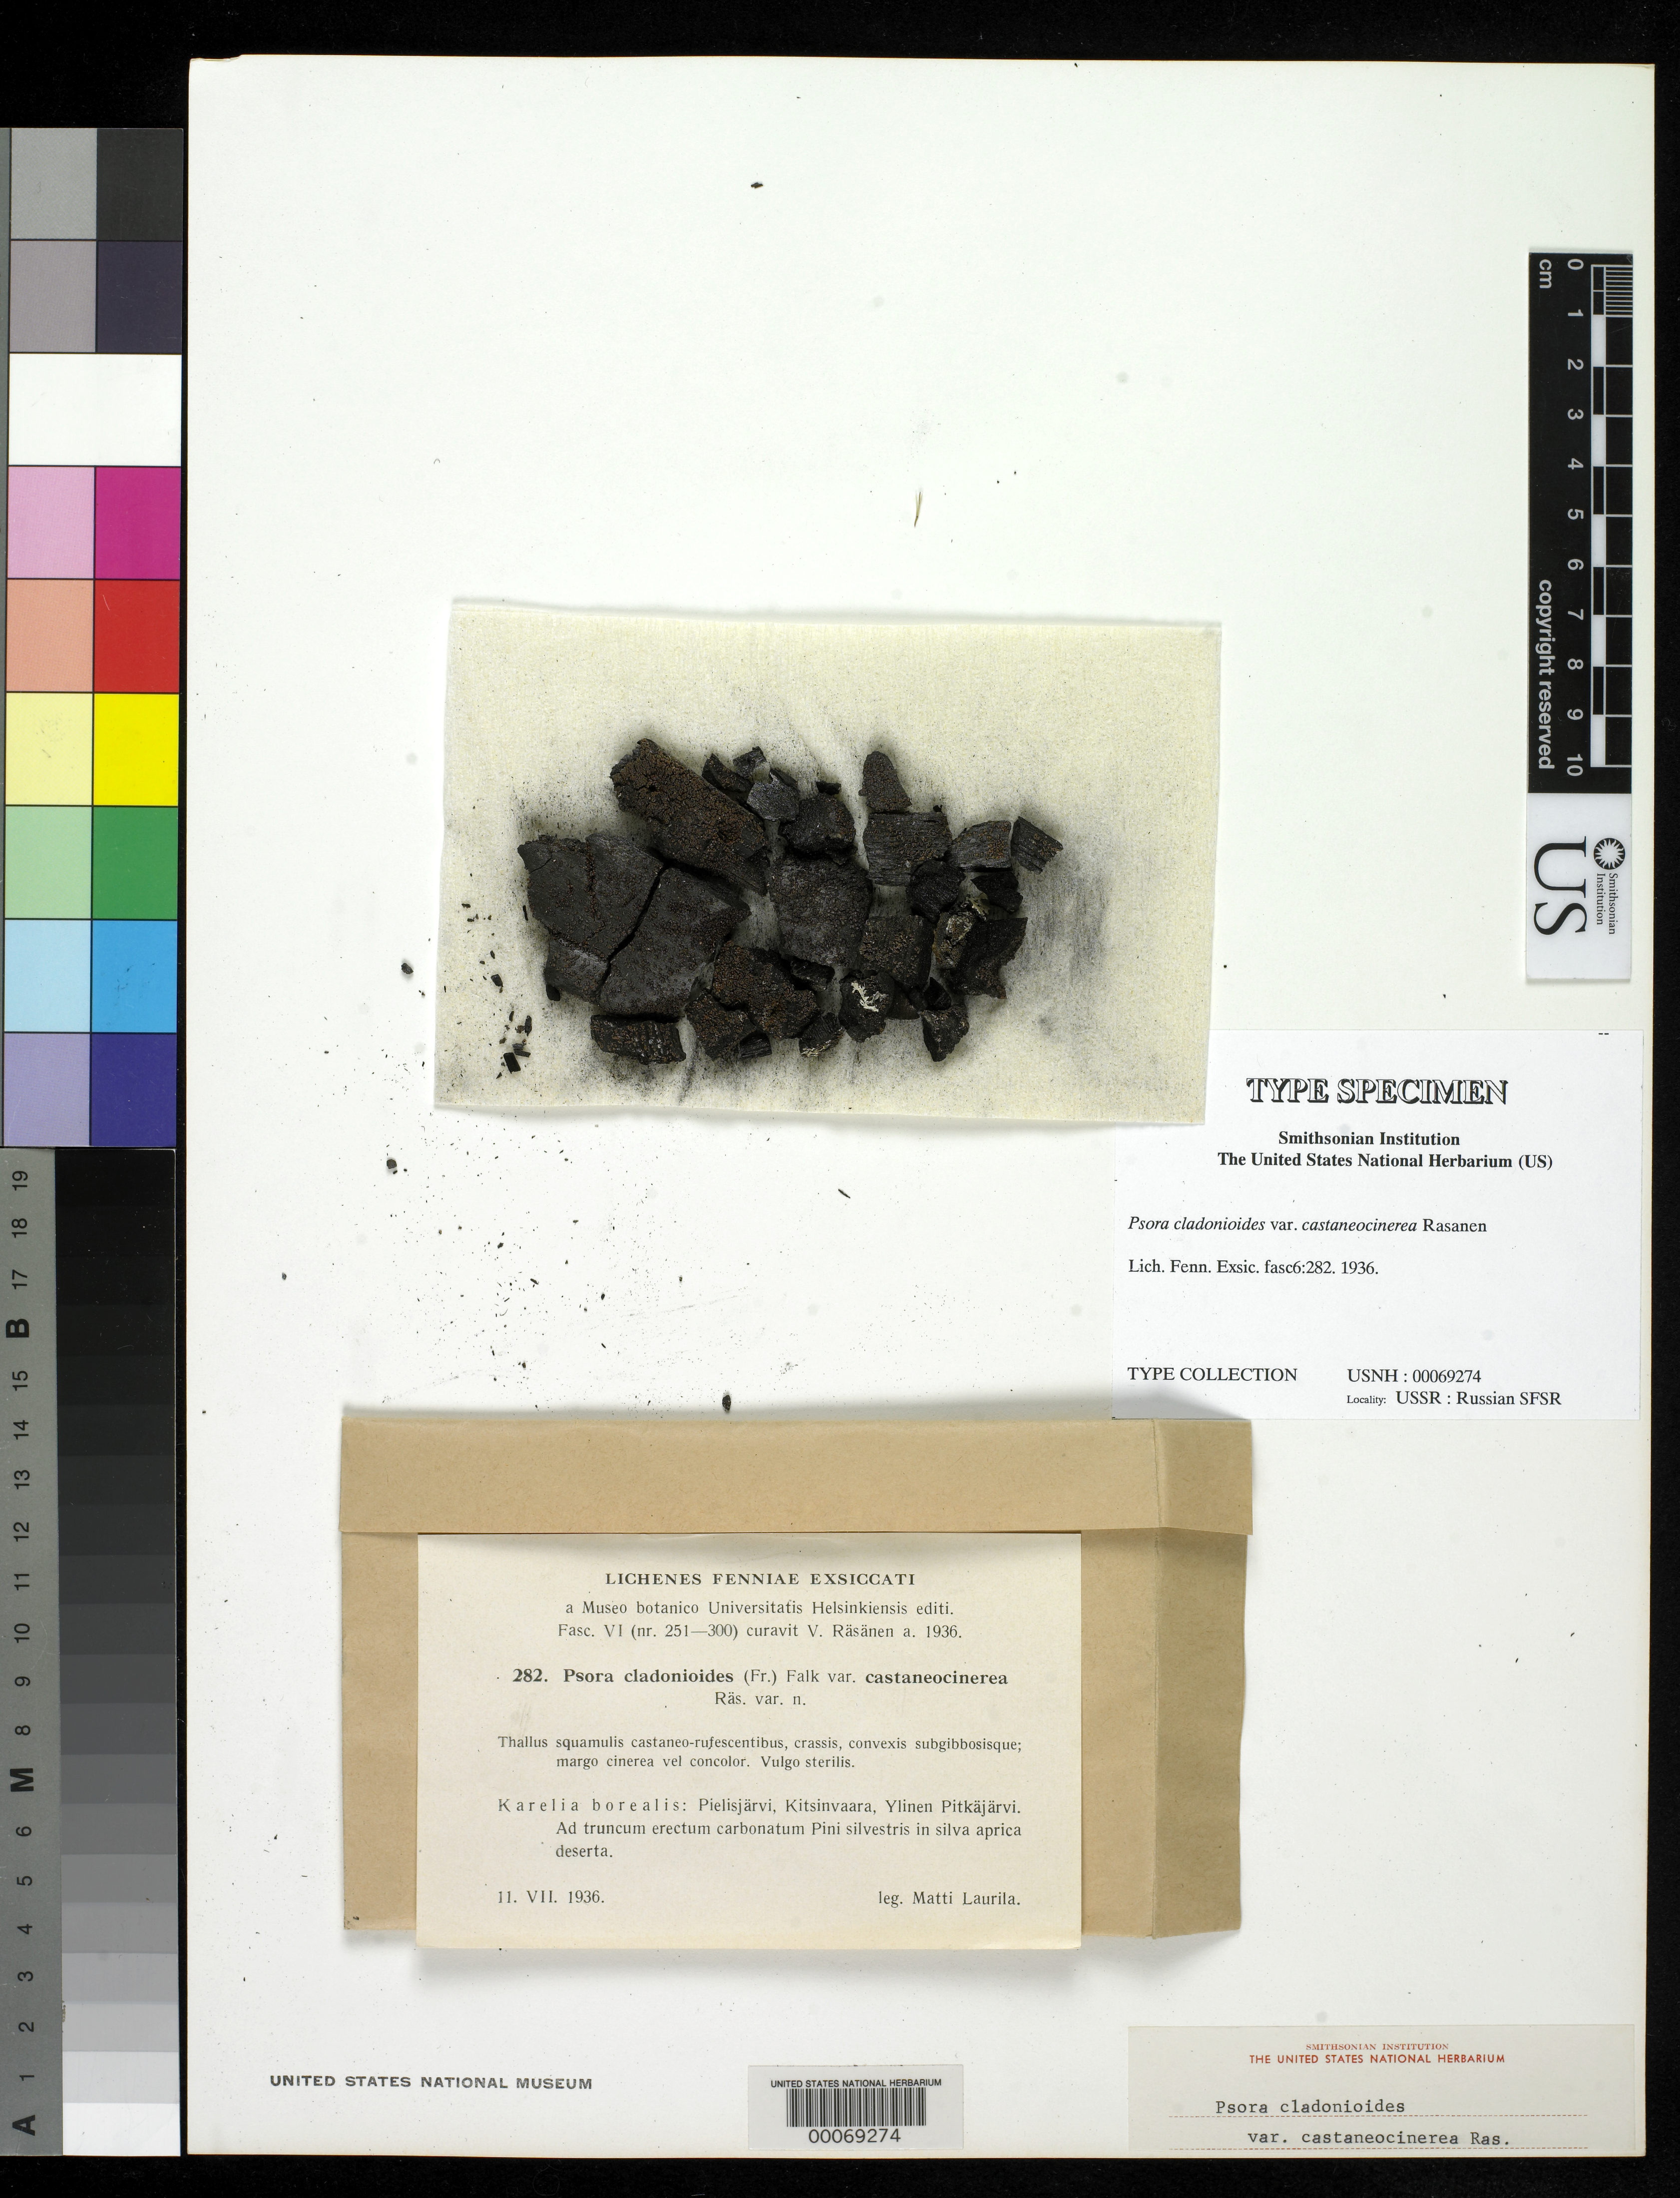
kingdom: Fungi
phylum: Ascomycota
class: Lecanoromycetes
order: Lecanorales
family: Psoraceae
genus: Psora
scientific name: Psora cladonioides var. castaneocinerea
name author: Räsänen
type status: Type Collection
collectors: M. Laurila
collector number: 282 Lich. Fenn. Exsic.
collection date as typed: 11 Jul 1936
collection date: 1936-07-11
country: Russian Federation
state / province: Karelia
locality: Pielisjarvi, Kitsinvaara, Ylinen Pitkajarvi.